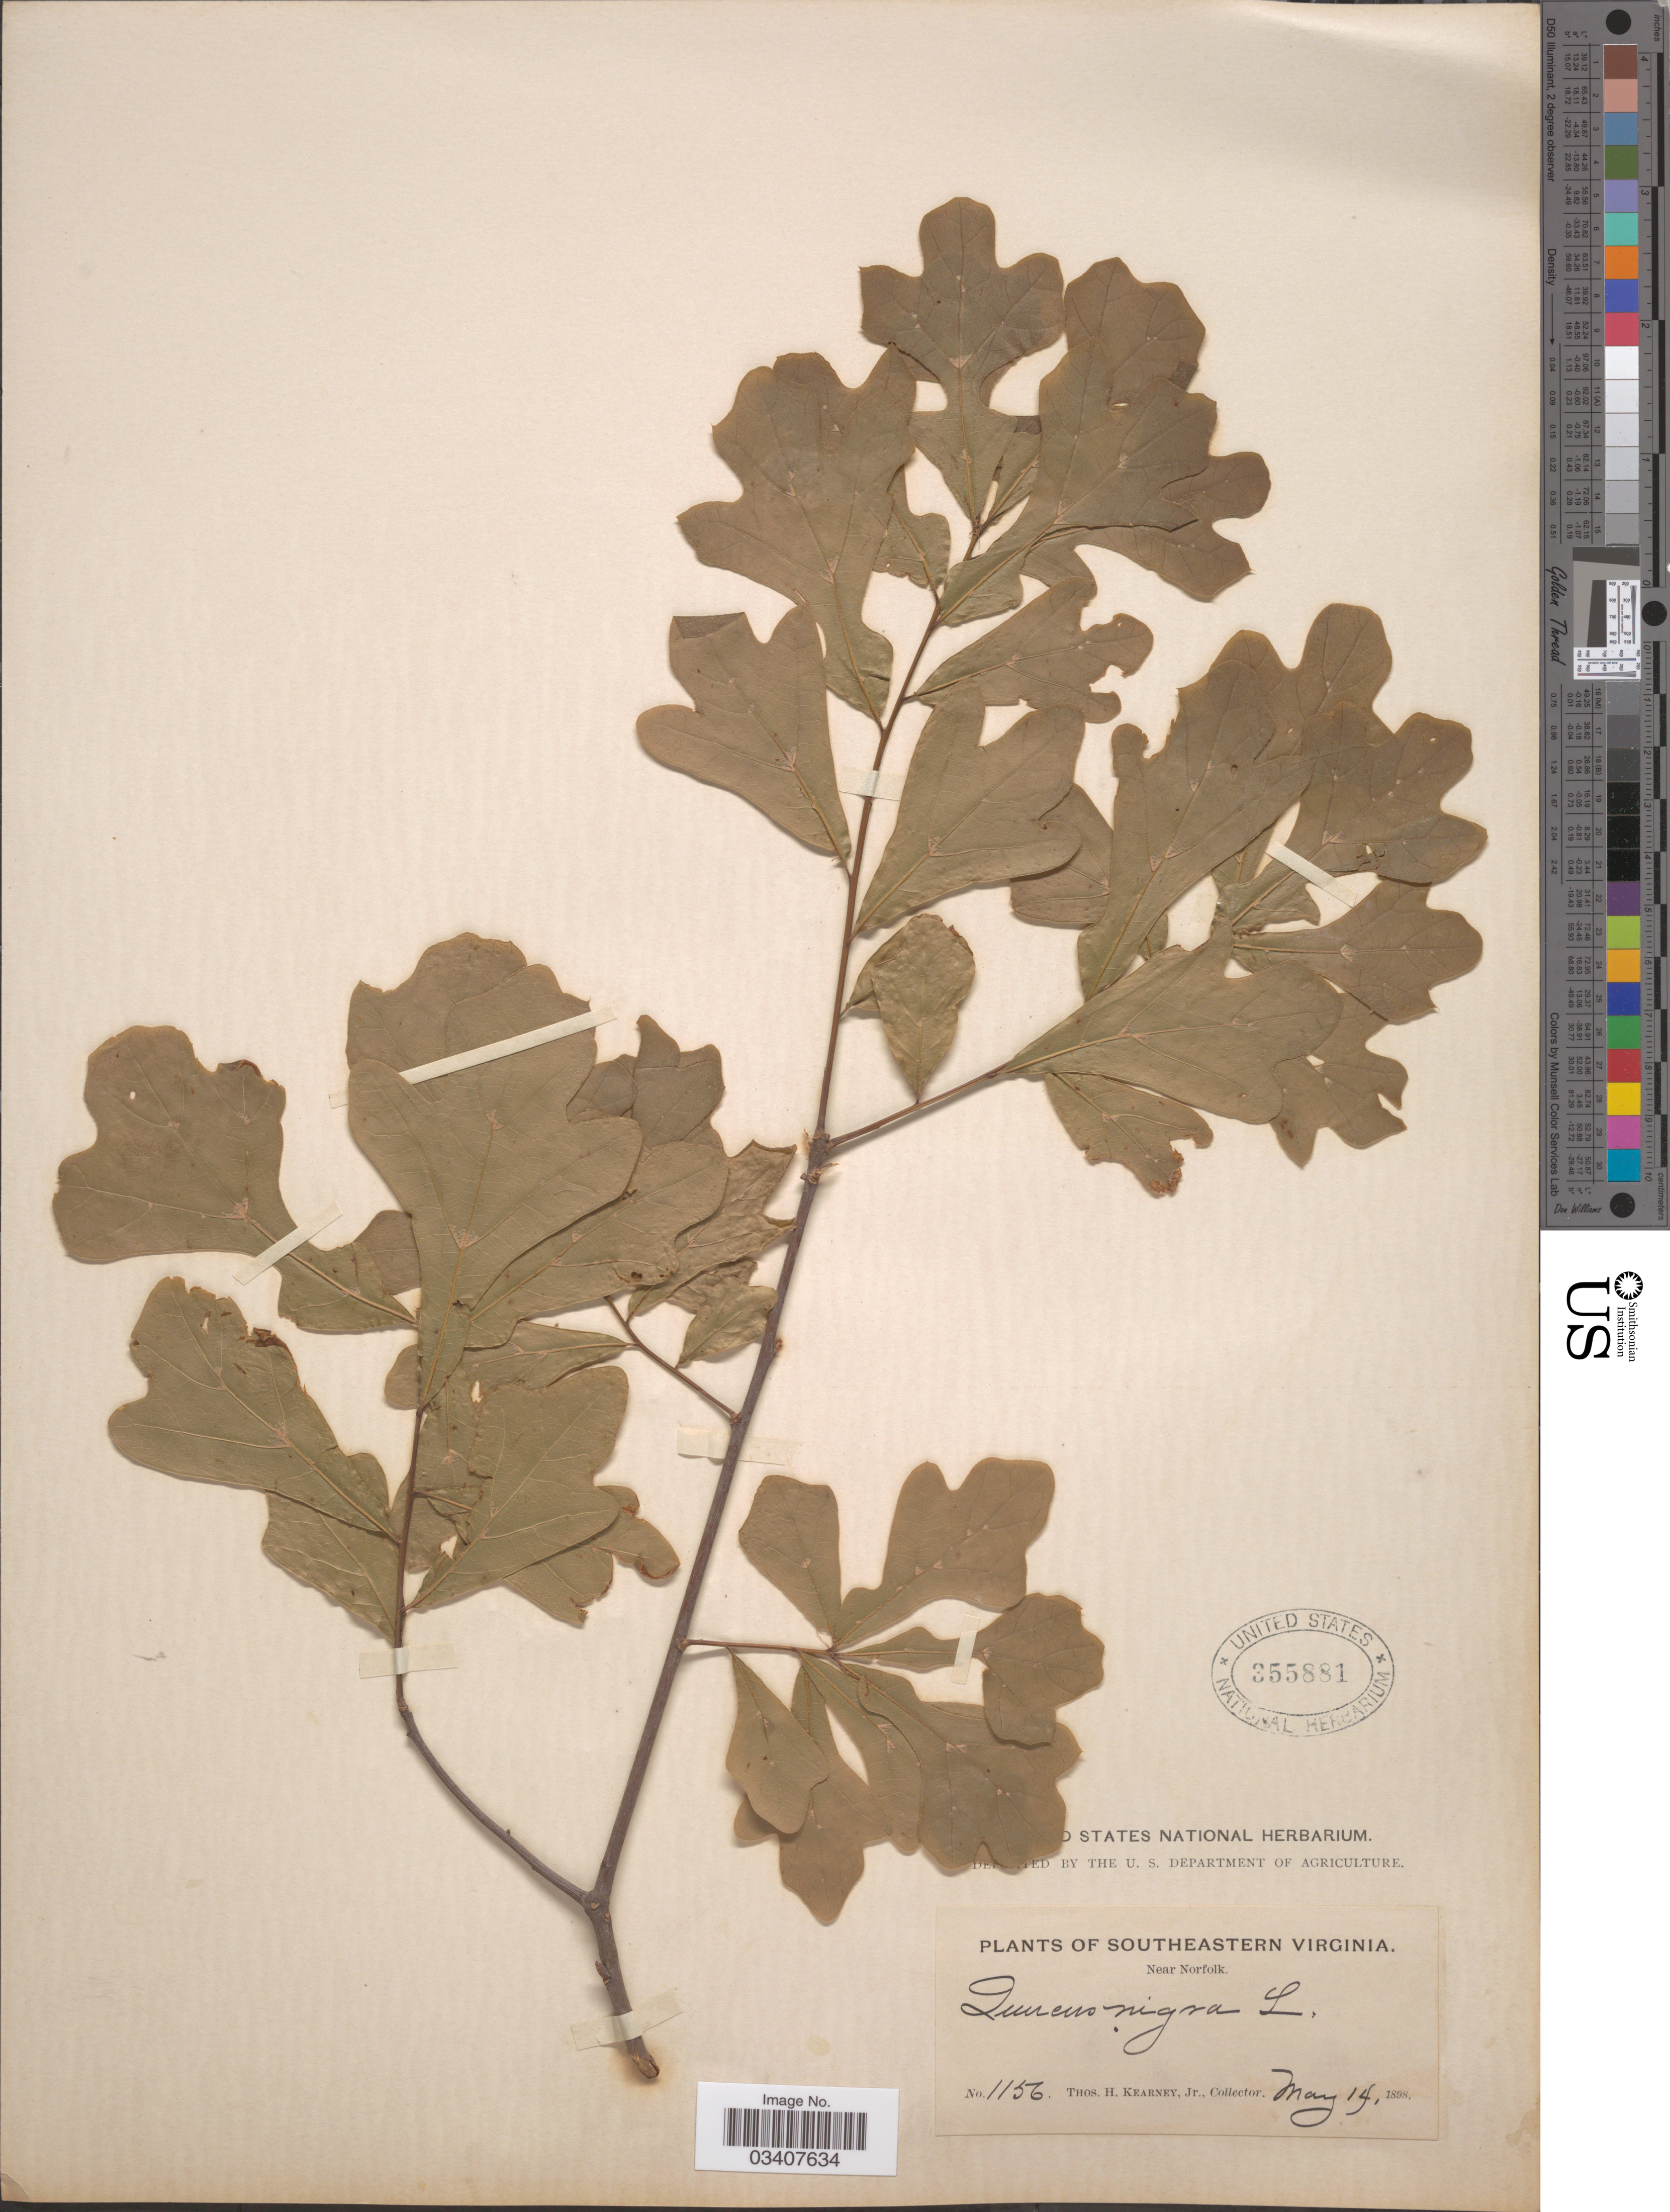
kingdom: Plantae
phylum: Tracheophyta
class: Magnoliopsida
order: Fagales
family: Fagaceae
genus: Quercus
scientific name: Quercus nigra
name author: L.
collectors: T. H. Kearney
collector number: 1156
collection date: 1898-05-14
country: United States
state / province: Virginia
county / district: City of Norfolk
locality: Southeastern Virginia. Near Norfolk.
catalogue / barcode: US 355881